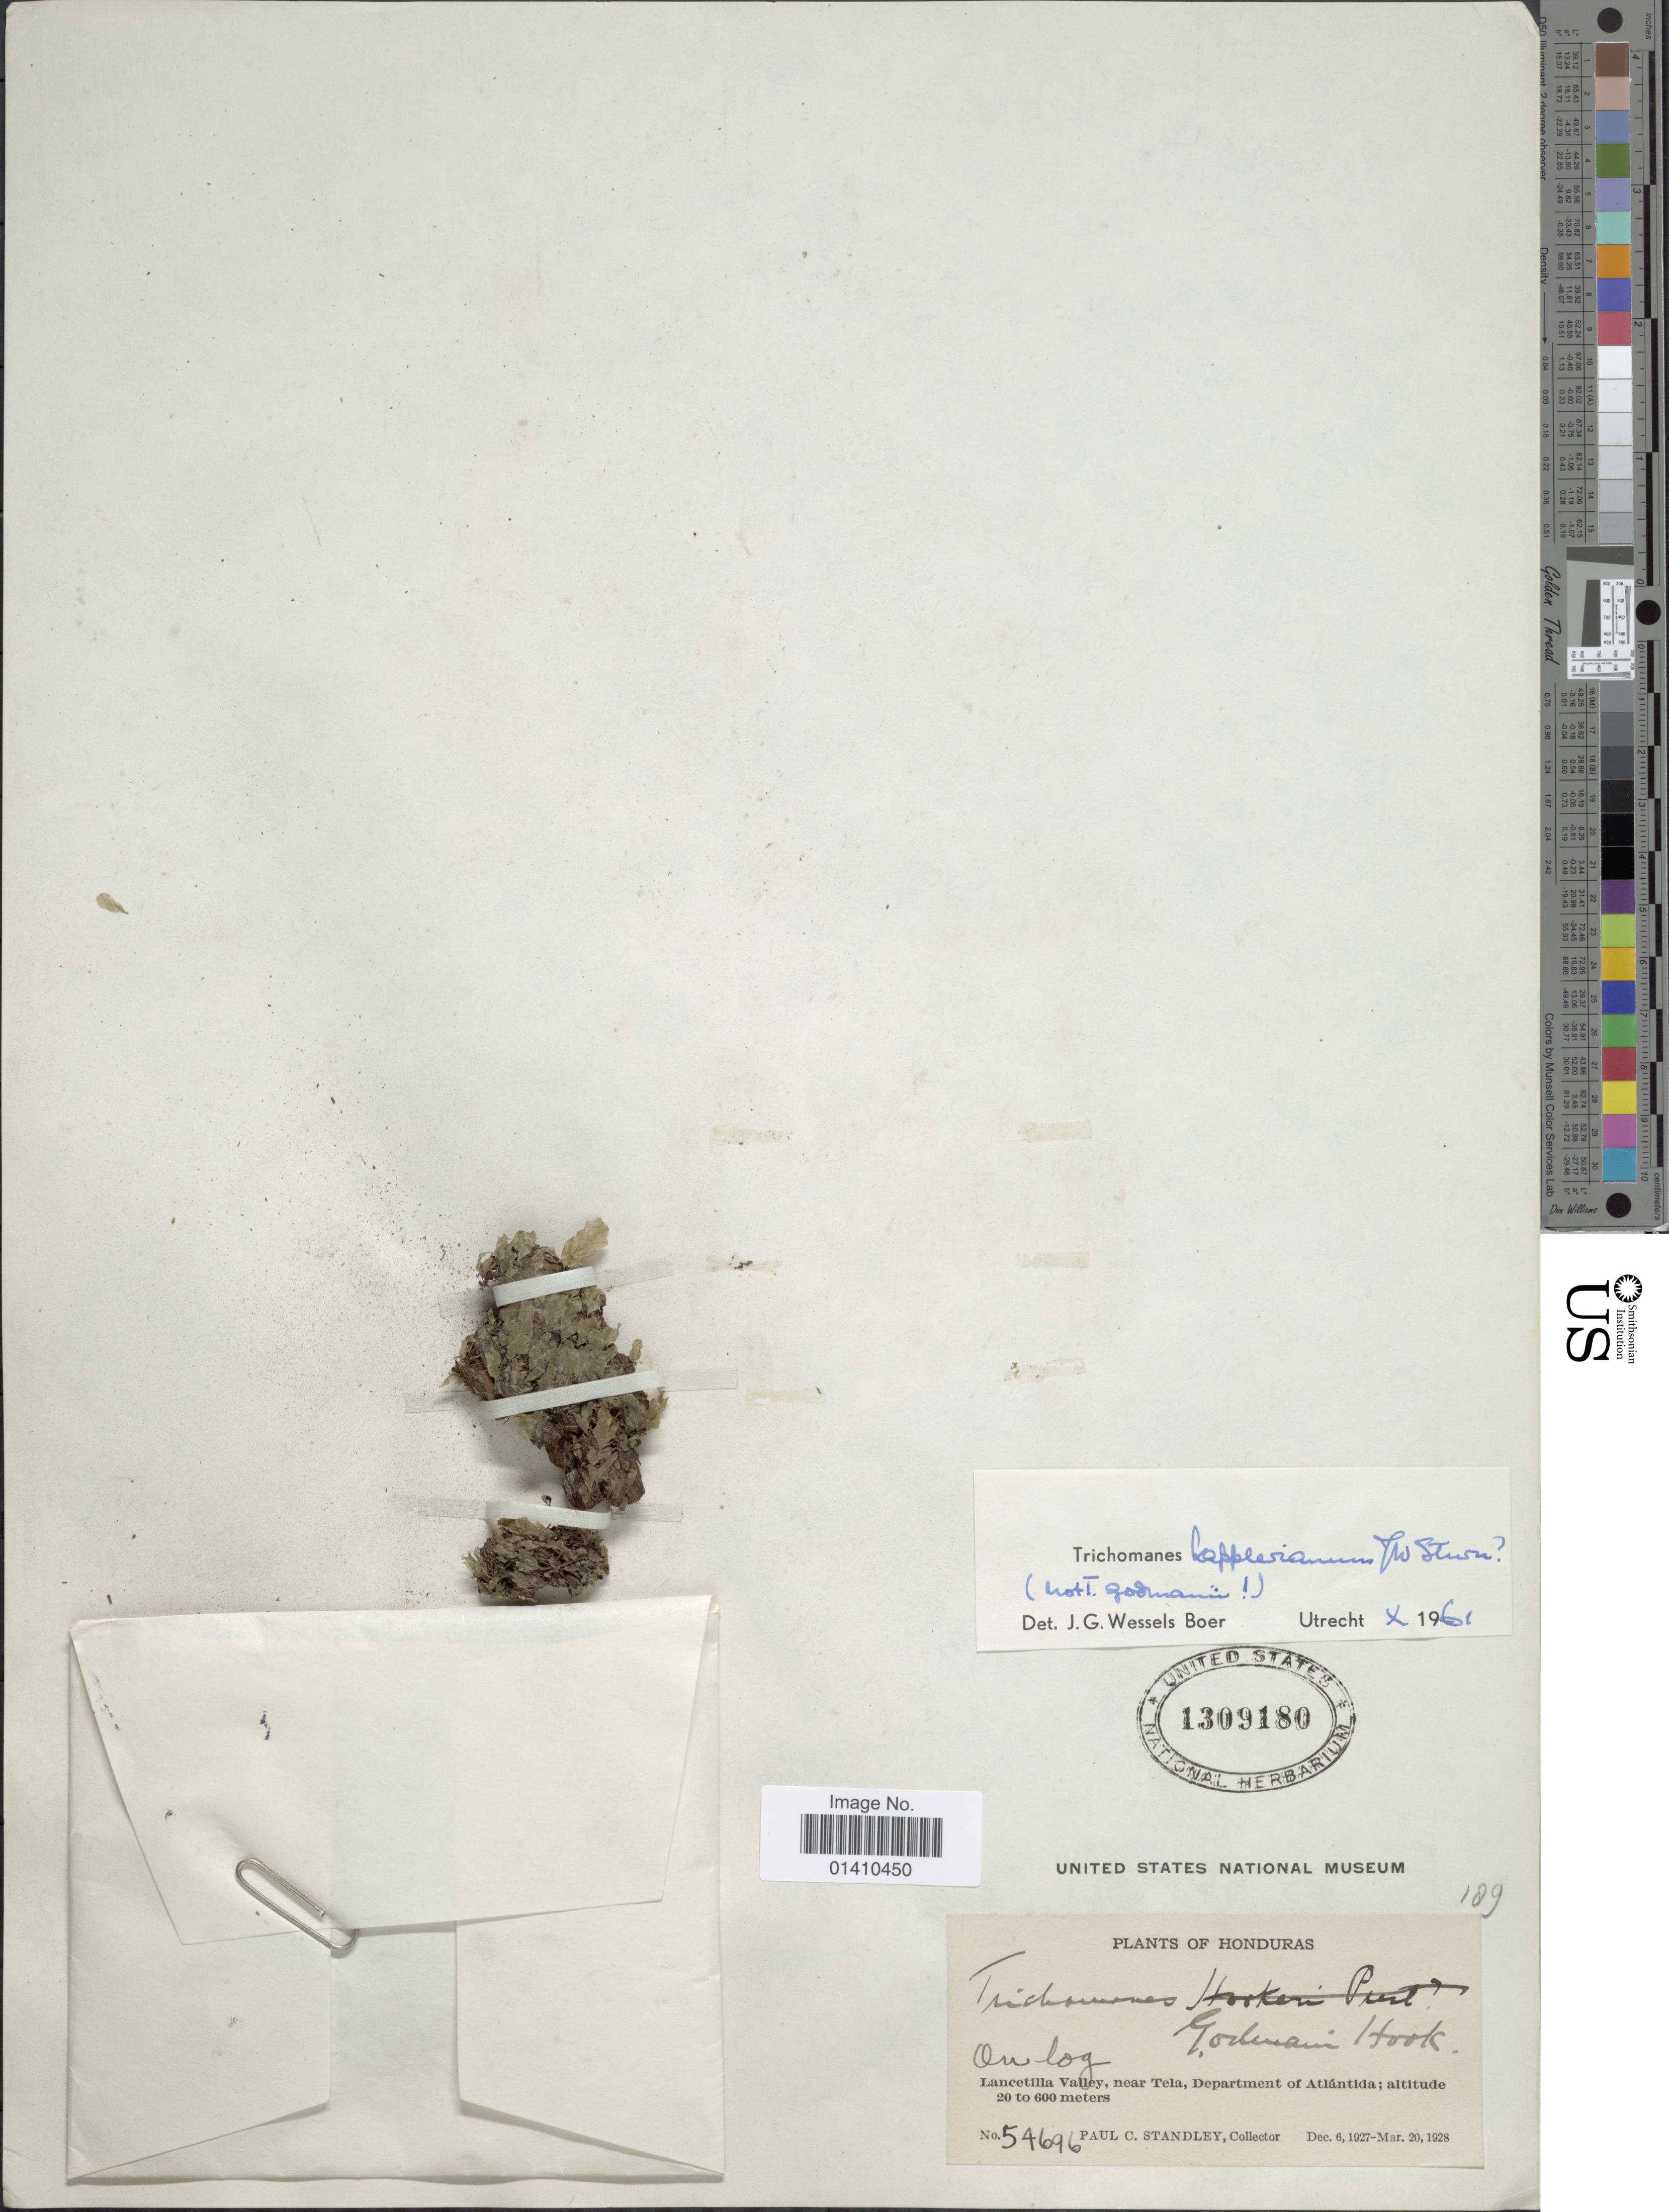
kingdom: Plantae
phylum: Tracheophyta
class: Polypodiopsida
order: Hymenophyllales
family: Hymenophyllaceae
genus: Didymoglossum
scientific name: Didymoglossum kapplerianum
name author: (Sturm) Ebihara & Dubuisson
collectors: P. C. Standley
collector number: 54696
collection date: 1927-12-06/1928-03-20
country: Honduras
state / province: Atlántida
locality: Lancetilla Valley, near Tela, Department of Atlantida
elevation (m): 20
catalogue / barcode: US 1309180